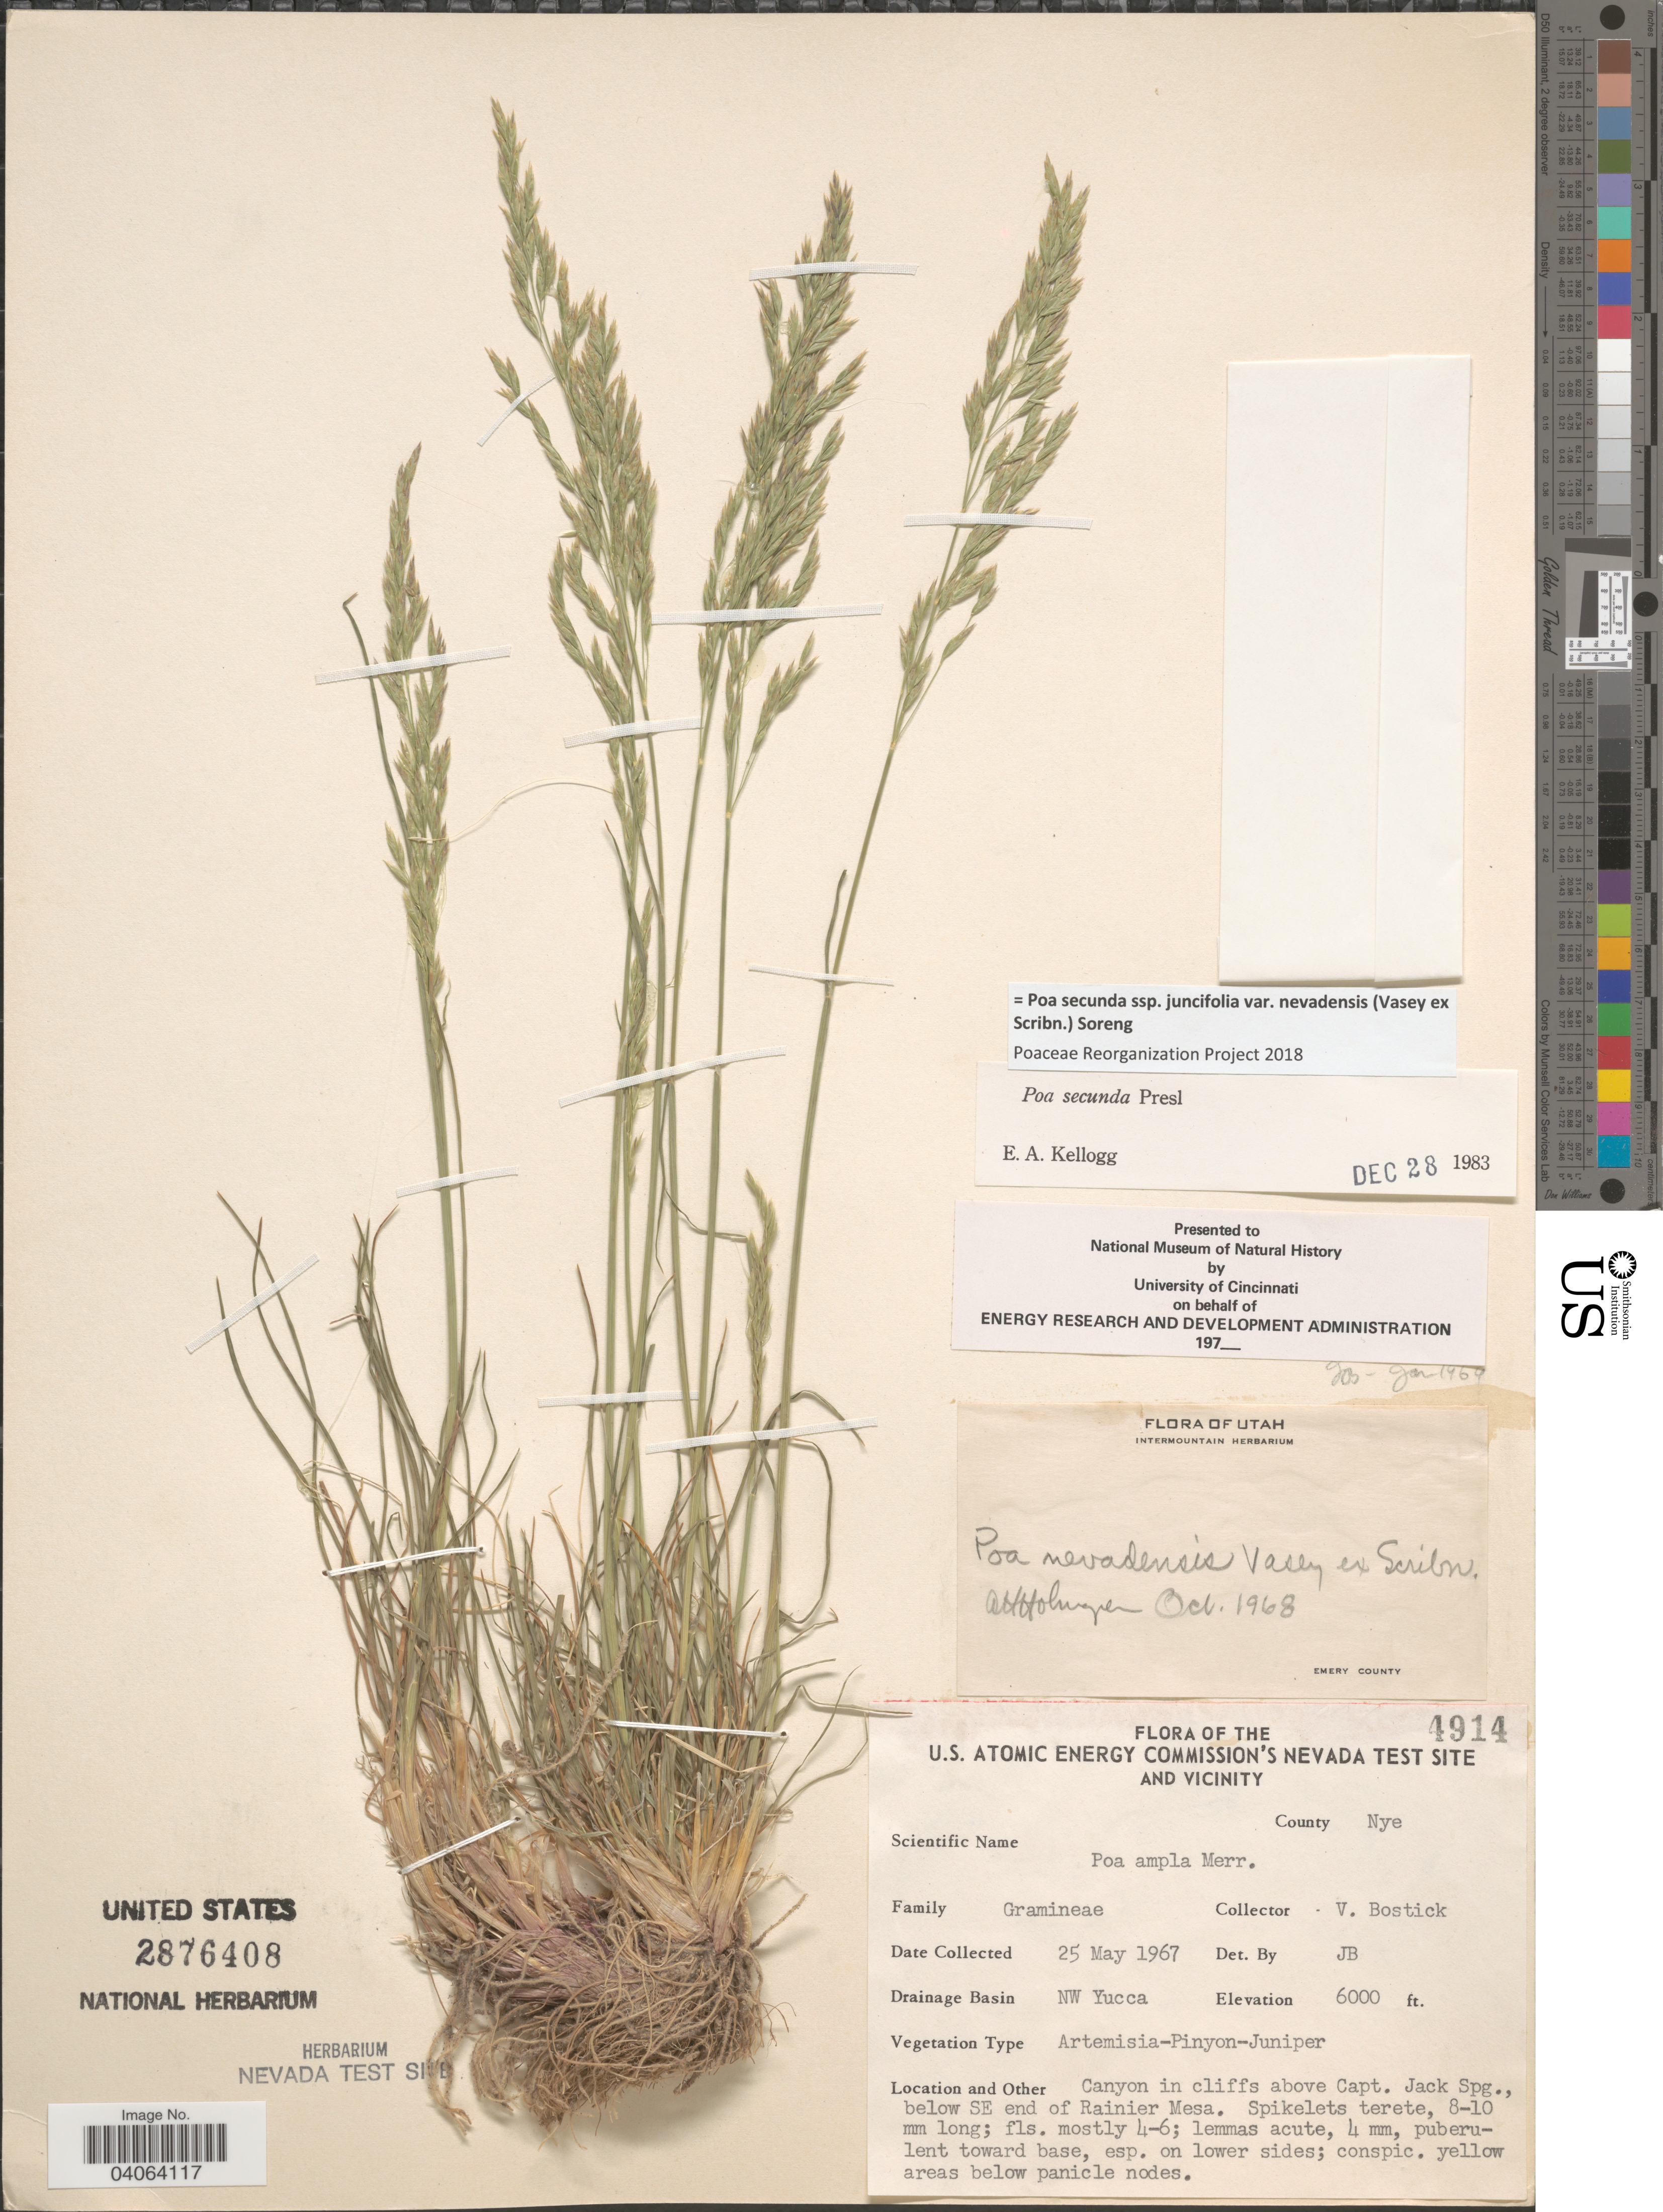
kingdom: Plantae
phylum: Tracheophyta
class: Liliopsida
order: Poales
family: Poaceae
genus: Poa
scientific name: Poa secunda subsp. juncifolia var. nevadensis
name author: (Vasey ex Scribn.) Soreng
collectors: V. Bostick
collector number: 4914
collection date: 1967-05-25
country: United States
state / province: Nevada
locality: The U.S. Atomic Energy Commission's Nevada Test Site and vicinity. County Nye. Drainage Basin NW Yucca. Above Capt. Jack Spg., below SE end of Rainier Mesa.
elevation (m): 1829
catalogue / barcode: US 2876408